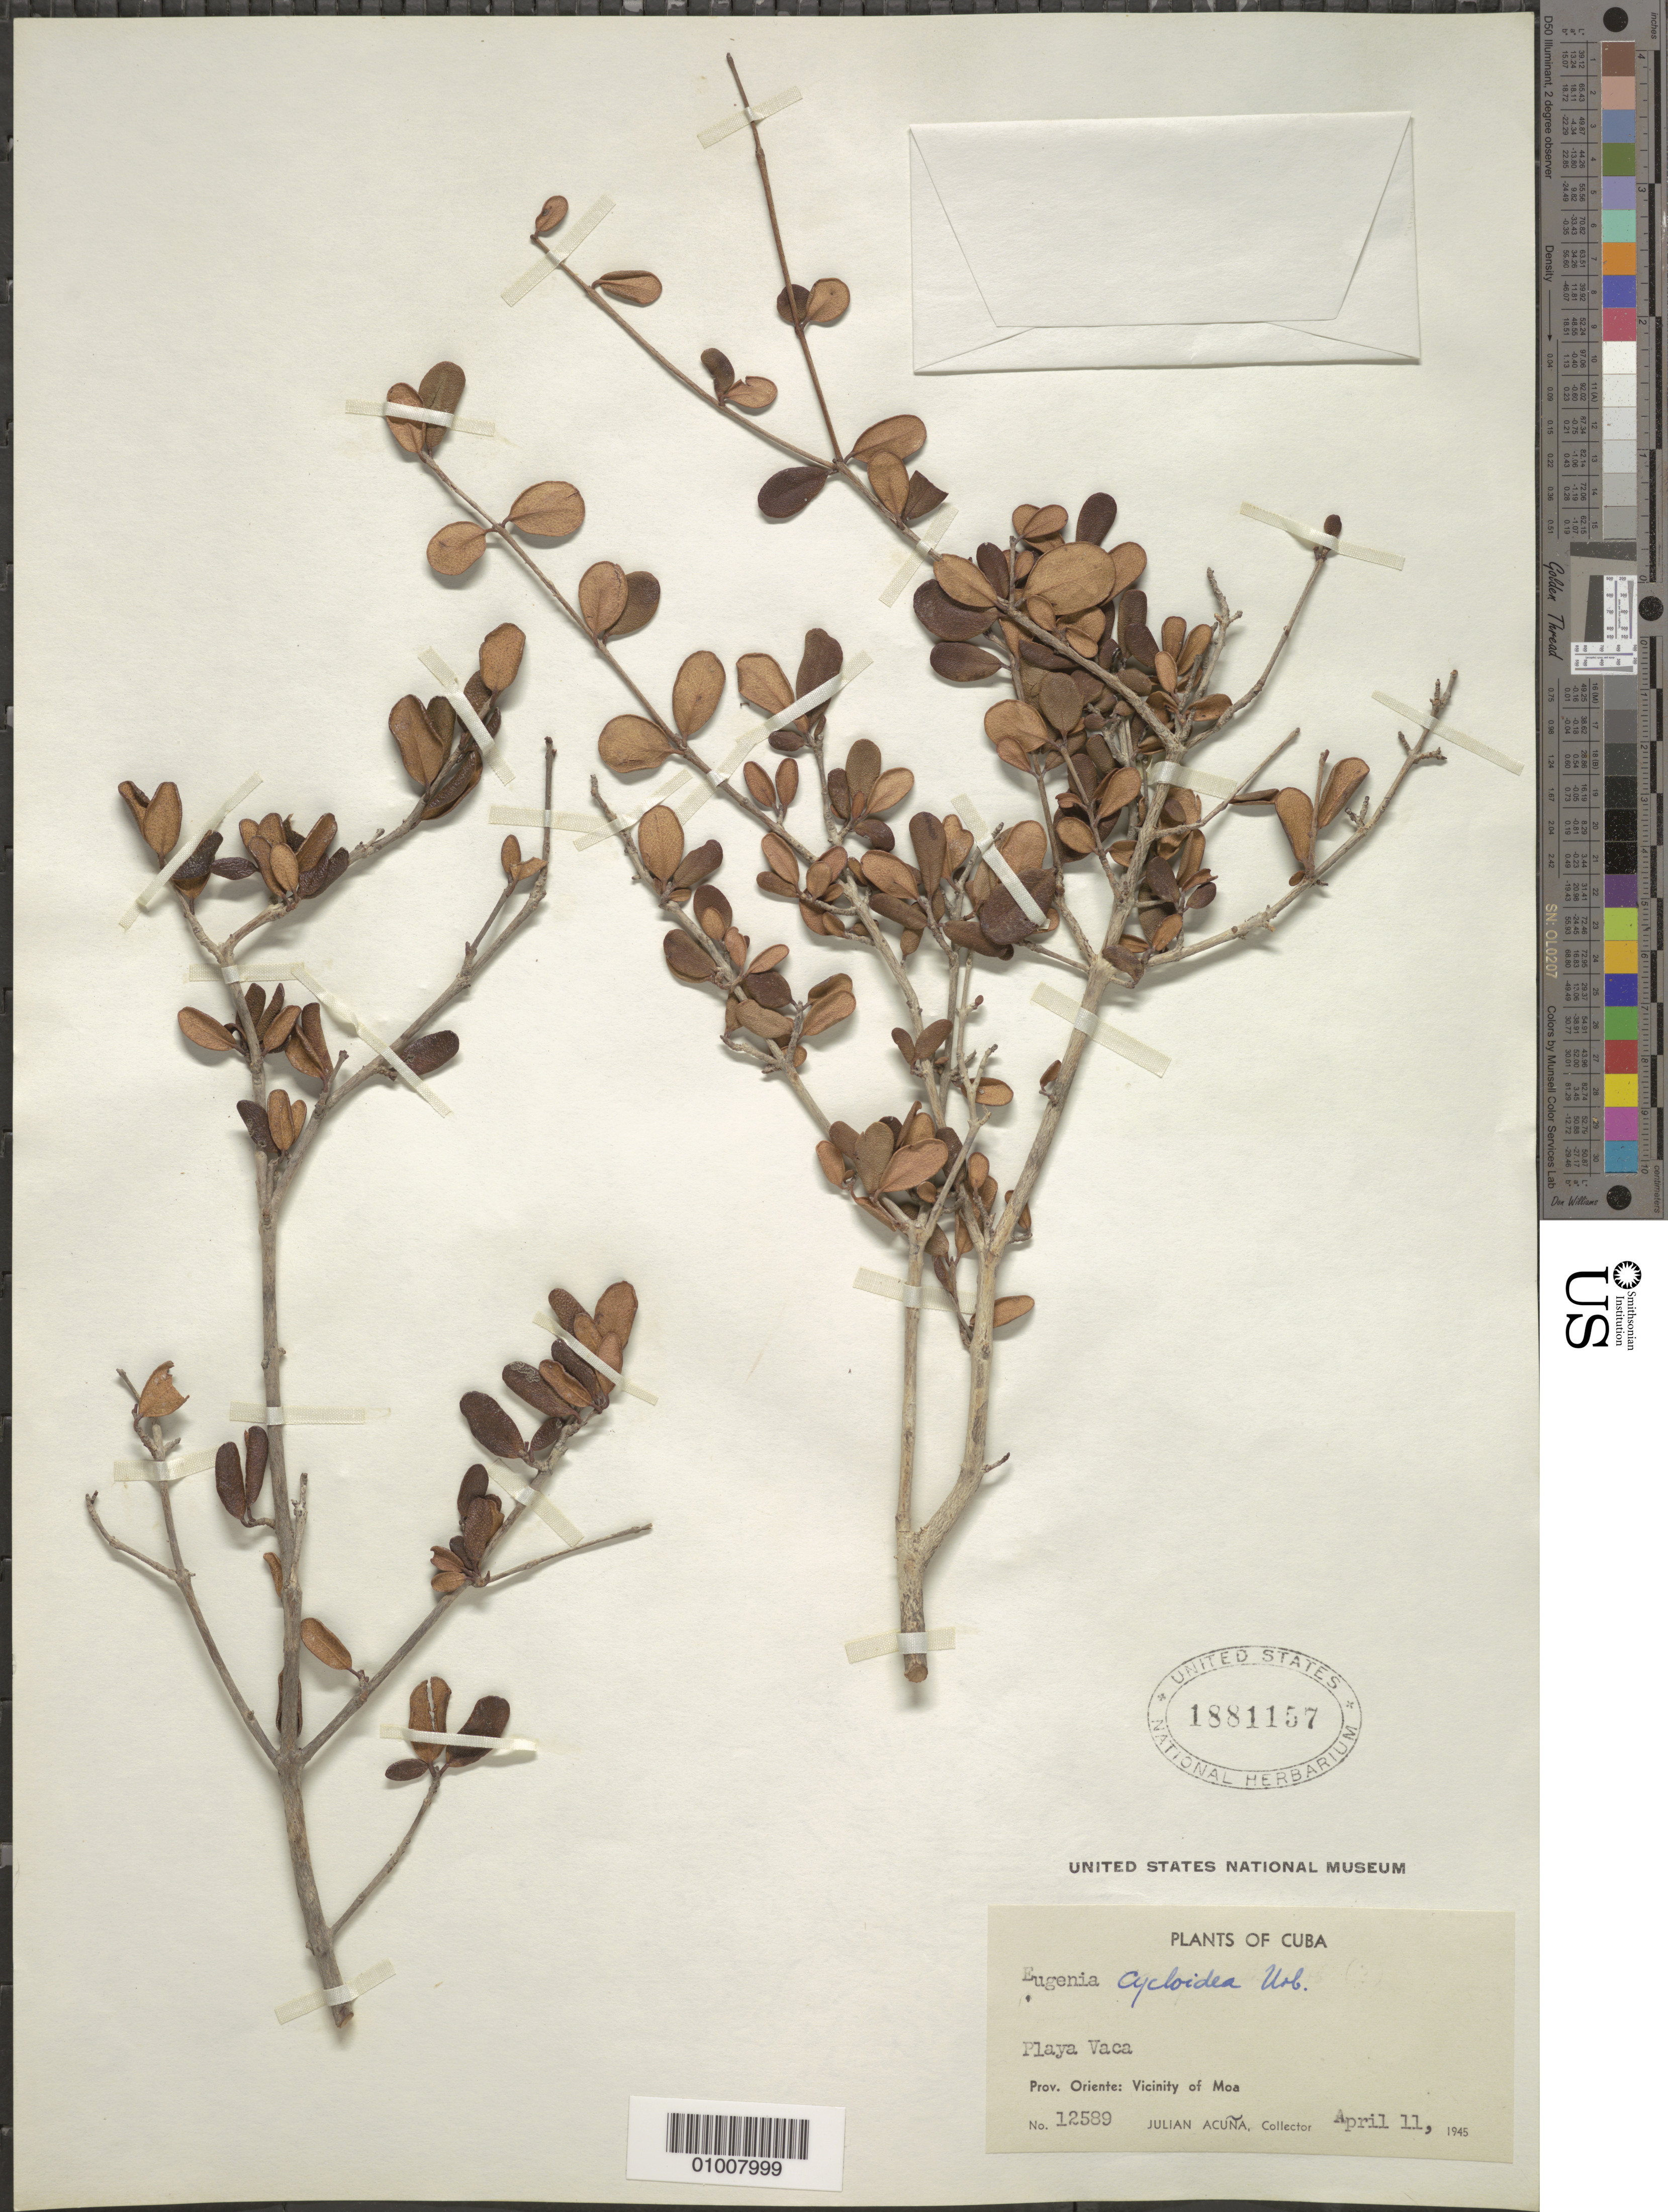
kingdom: Plantae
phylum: Tracheophyta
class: Magnoliopsida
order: Myrtales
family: Myrtaceae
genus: Eugenia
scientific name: Eugenia cycloidea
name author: Urb.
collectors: J. Acuña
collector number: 12589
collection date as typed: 11 Apr 1945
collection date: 1945-04-11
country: Cuba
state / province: Holguín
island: Cuba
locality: Playa Vaca Vicinity of Moa [Oriente]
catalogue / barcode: US 1881157